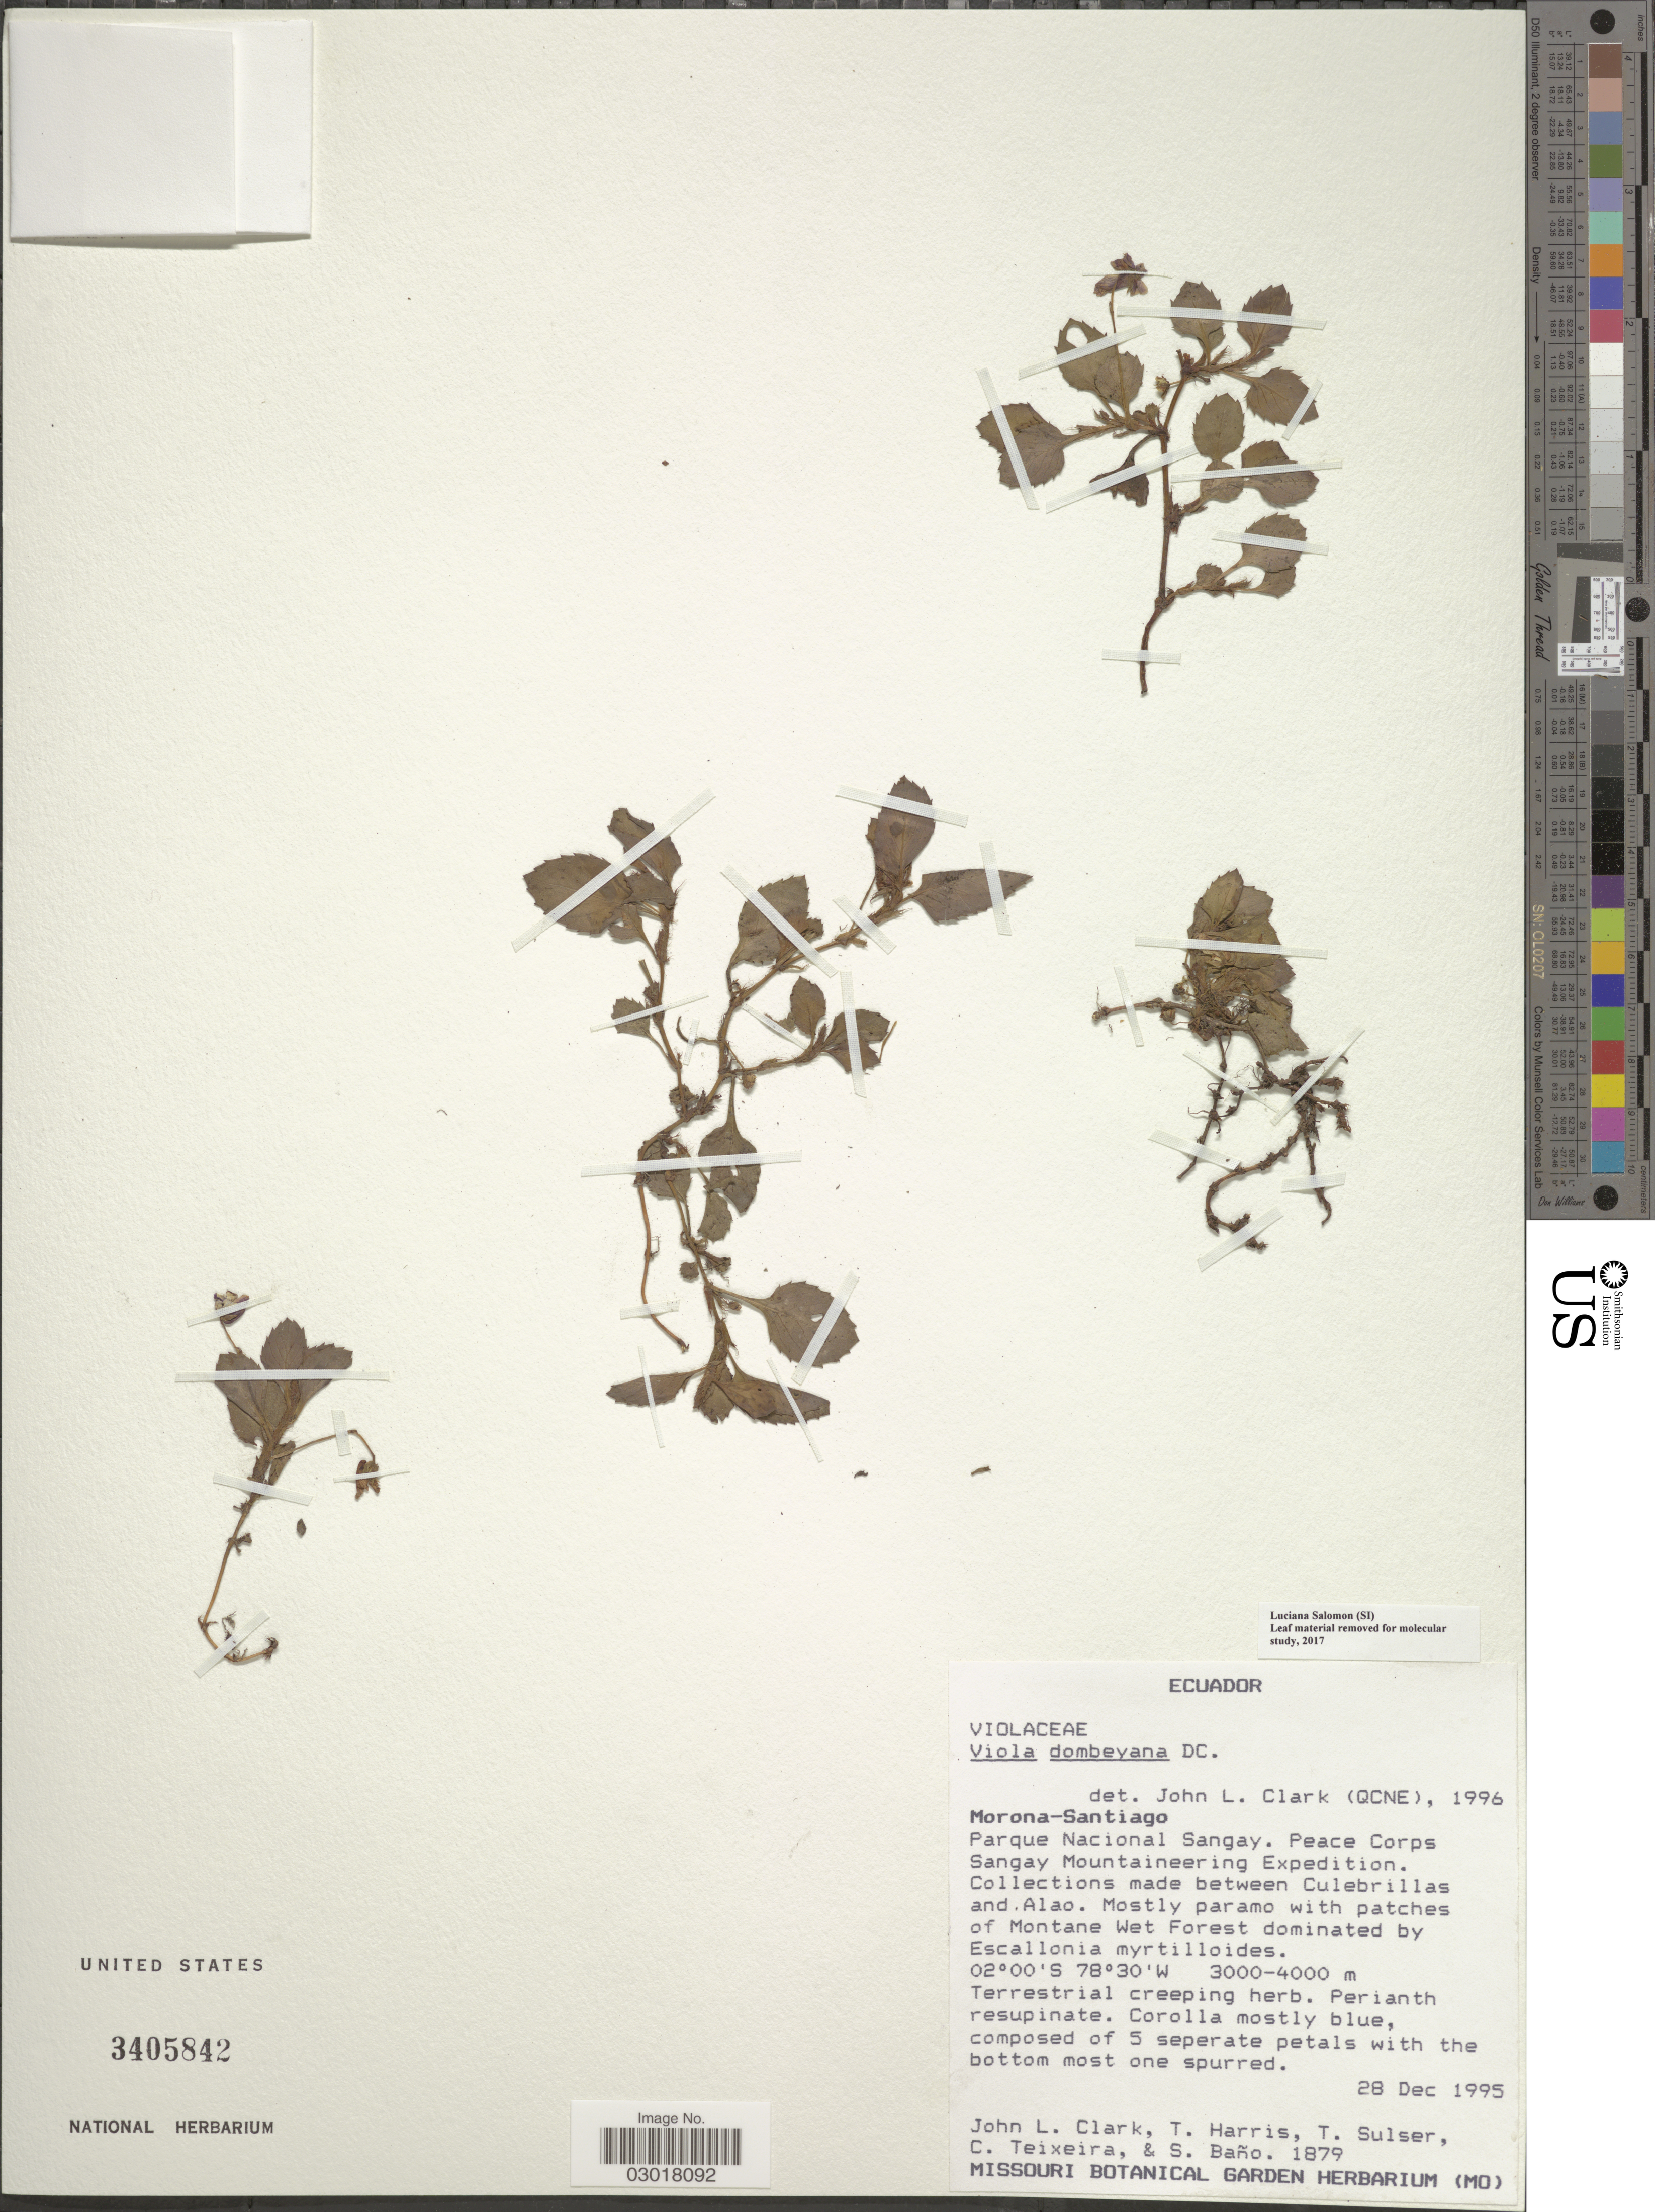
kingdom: Plantae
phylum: Tracheophyta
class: Magnoliopsida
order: Malpighiales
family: Violaceae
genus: Viola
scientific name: Viola dombeyana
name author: DC.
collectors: J. L. Clark, T. Harris, T. Sulser, C. Teixeira & S. Bano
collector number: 1879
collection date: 1995-12-28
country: Ecuador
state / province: Morona-Santiago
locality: Parque Nacional Sangay. Peace Corps Sangay Mountaineering Expedition. Collections made between Culebrillas and Alao.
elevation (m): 3000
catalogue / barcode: US 3405842